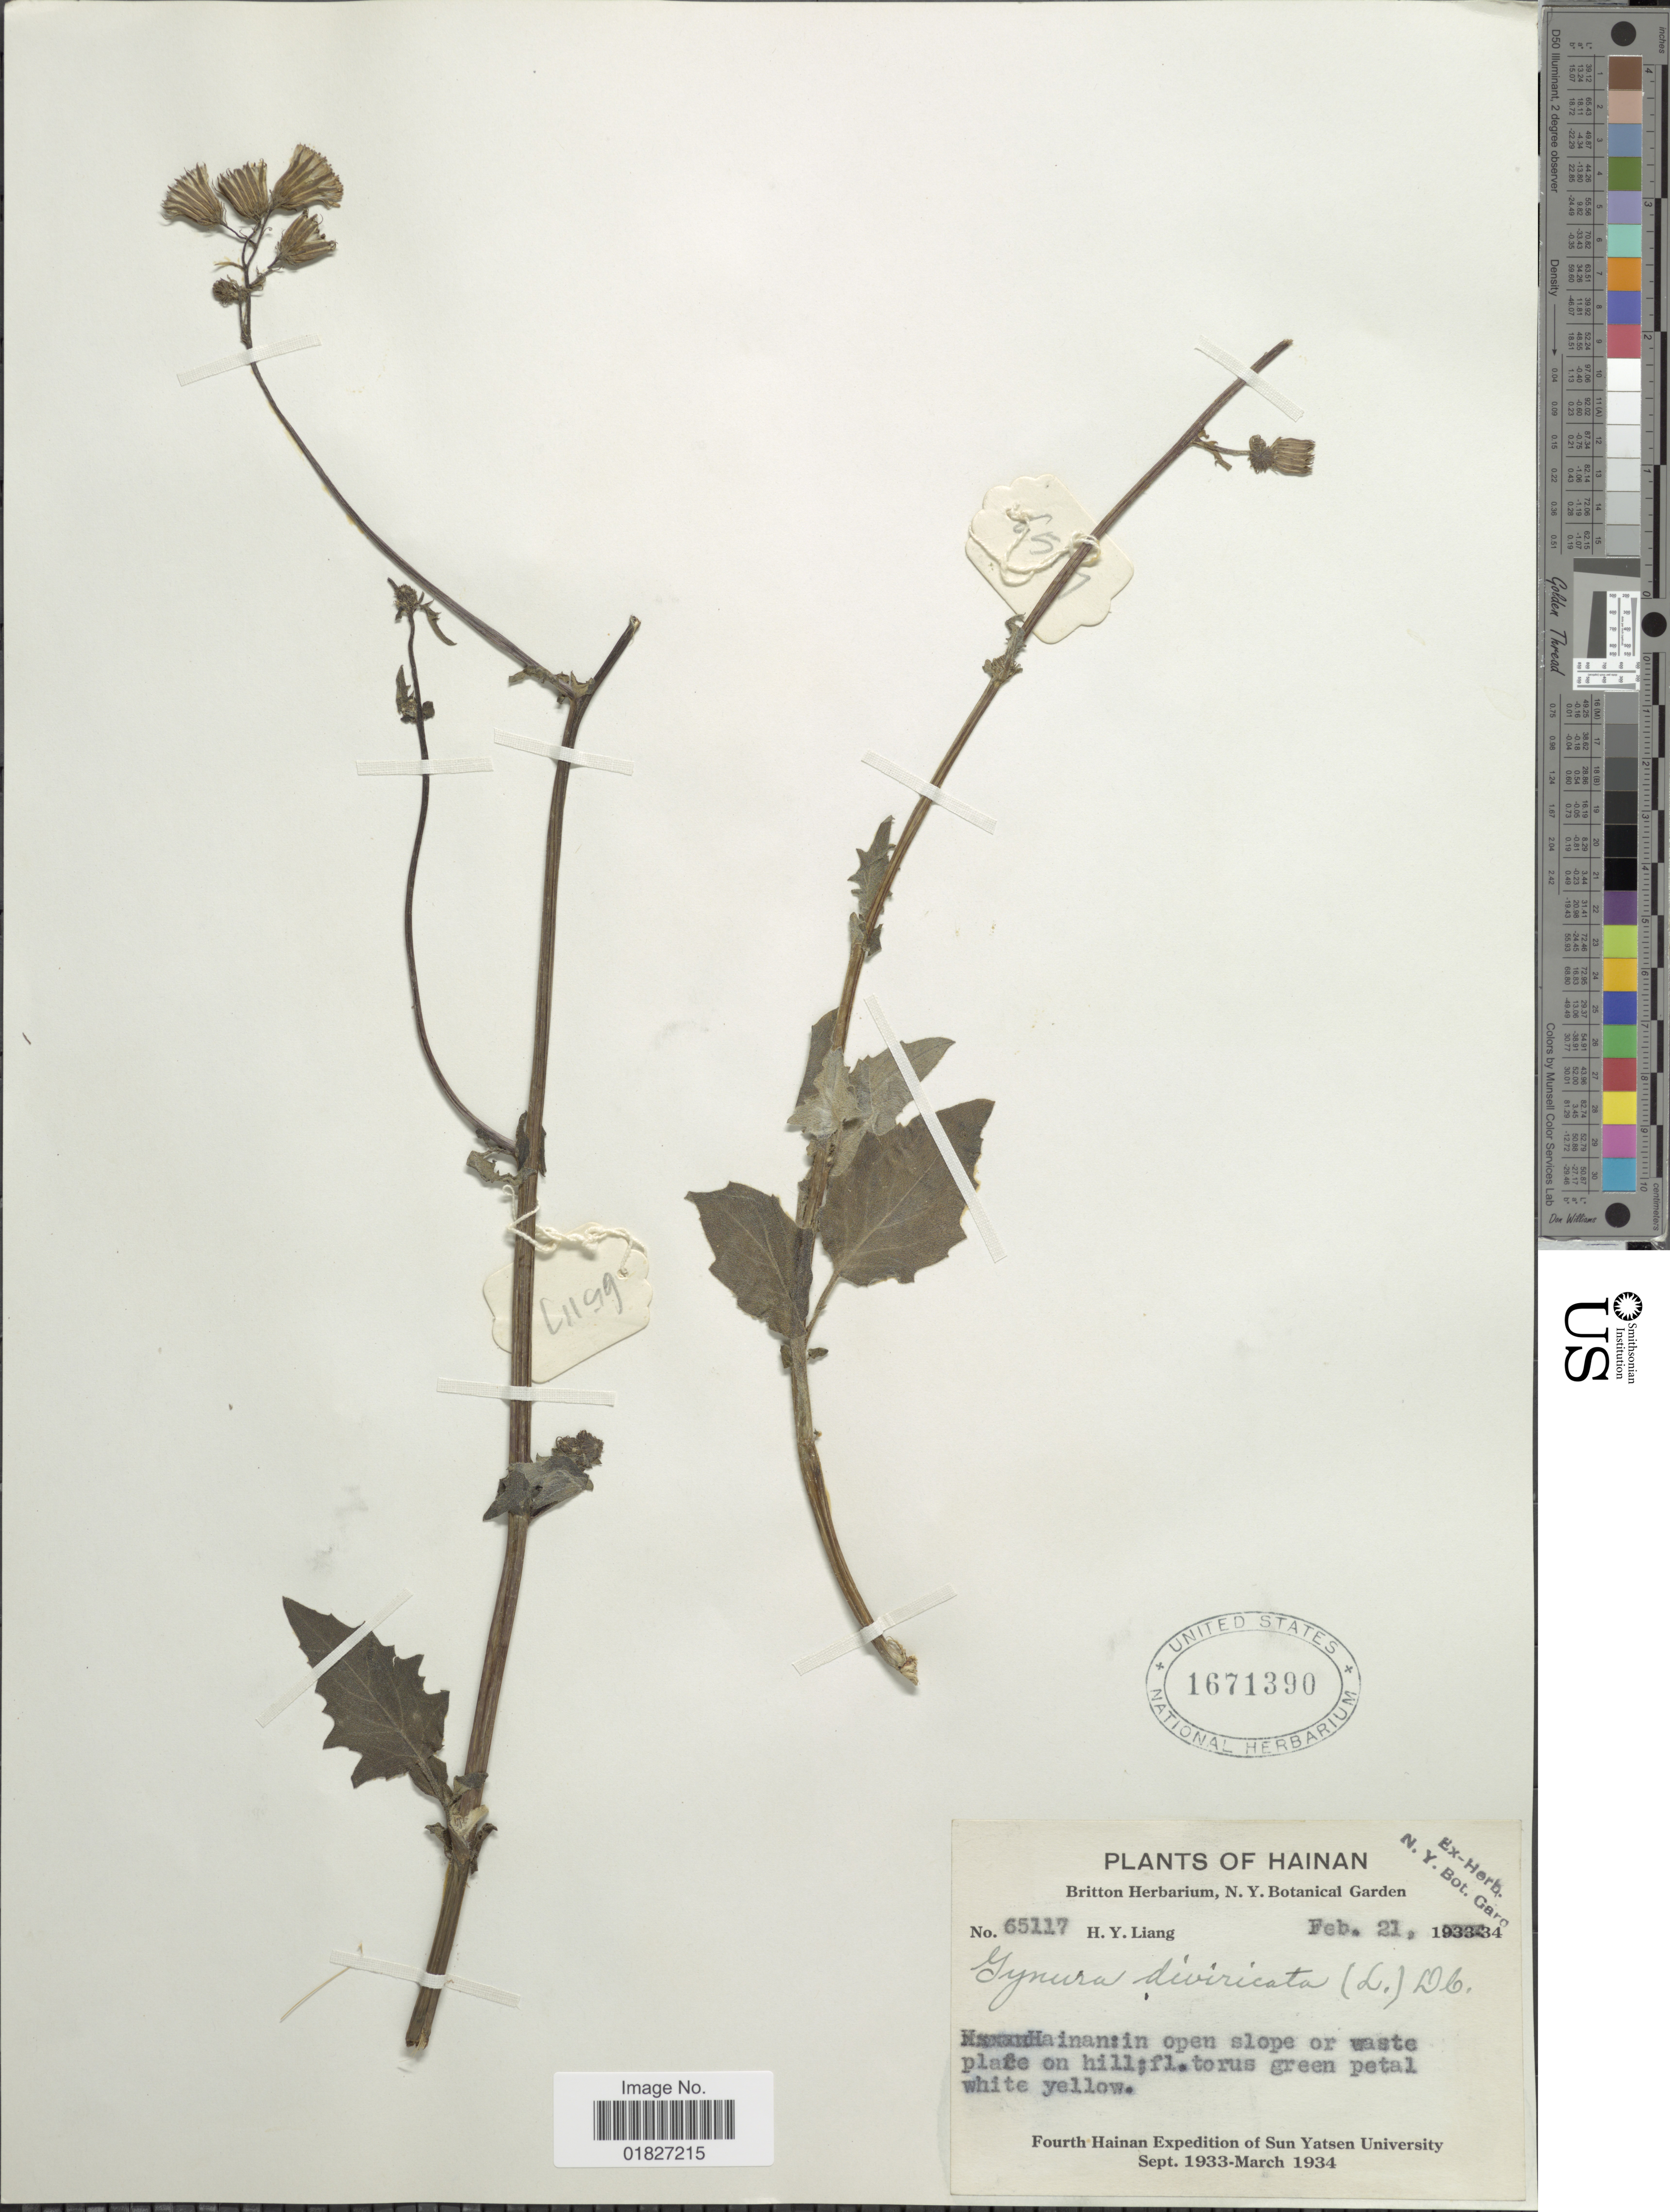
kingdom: Plantae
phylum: Tracheophyta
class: Magnoliopsida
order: Asterales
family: Asteraceae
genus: Gynura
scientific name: Gynura divaricata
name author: (L.) DC.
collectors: H. Y. Liang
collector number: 65117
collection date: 1934-02-21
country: China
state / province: Hainan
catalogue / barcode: US 1671390